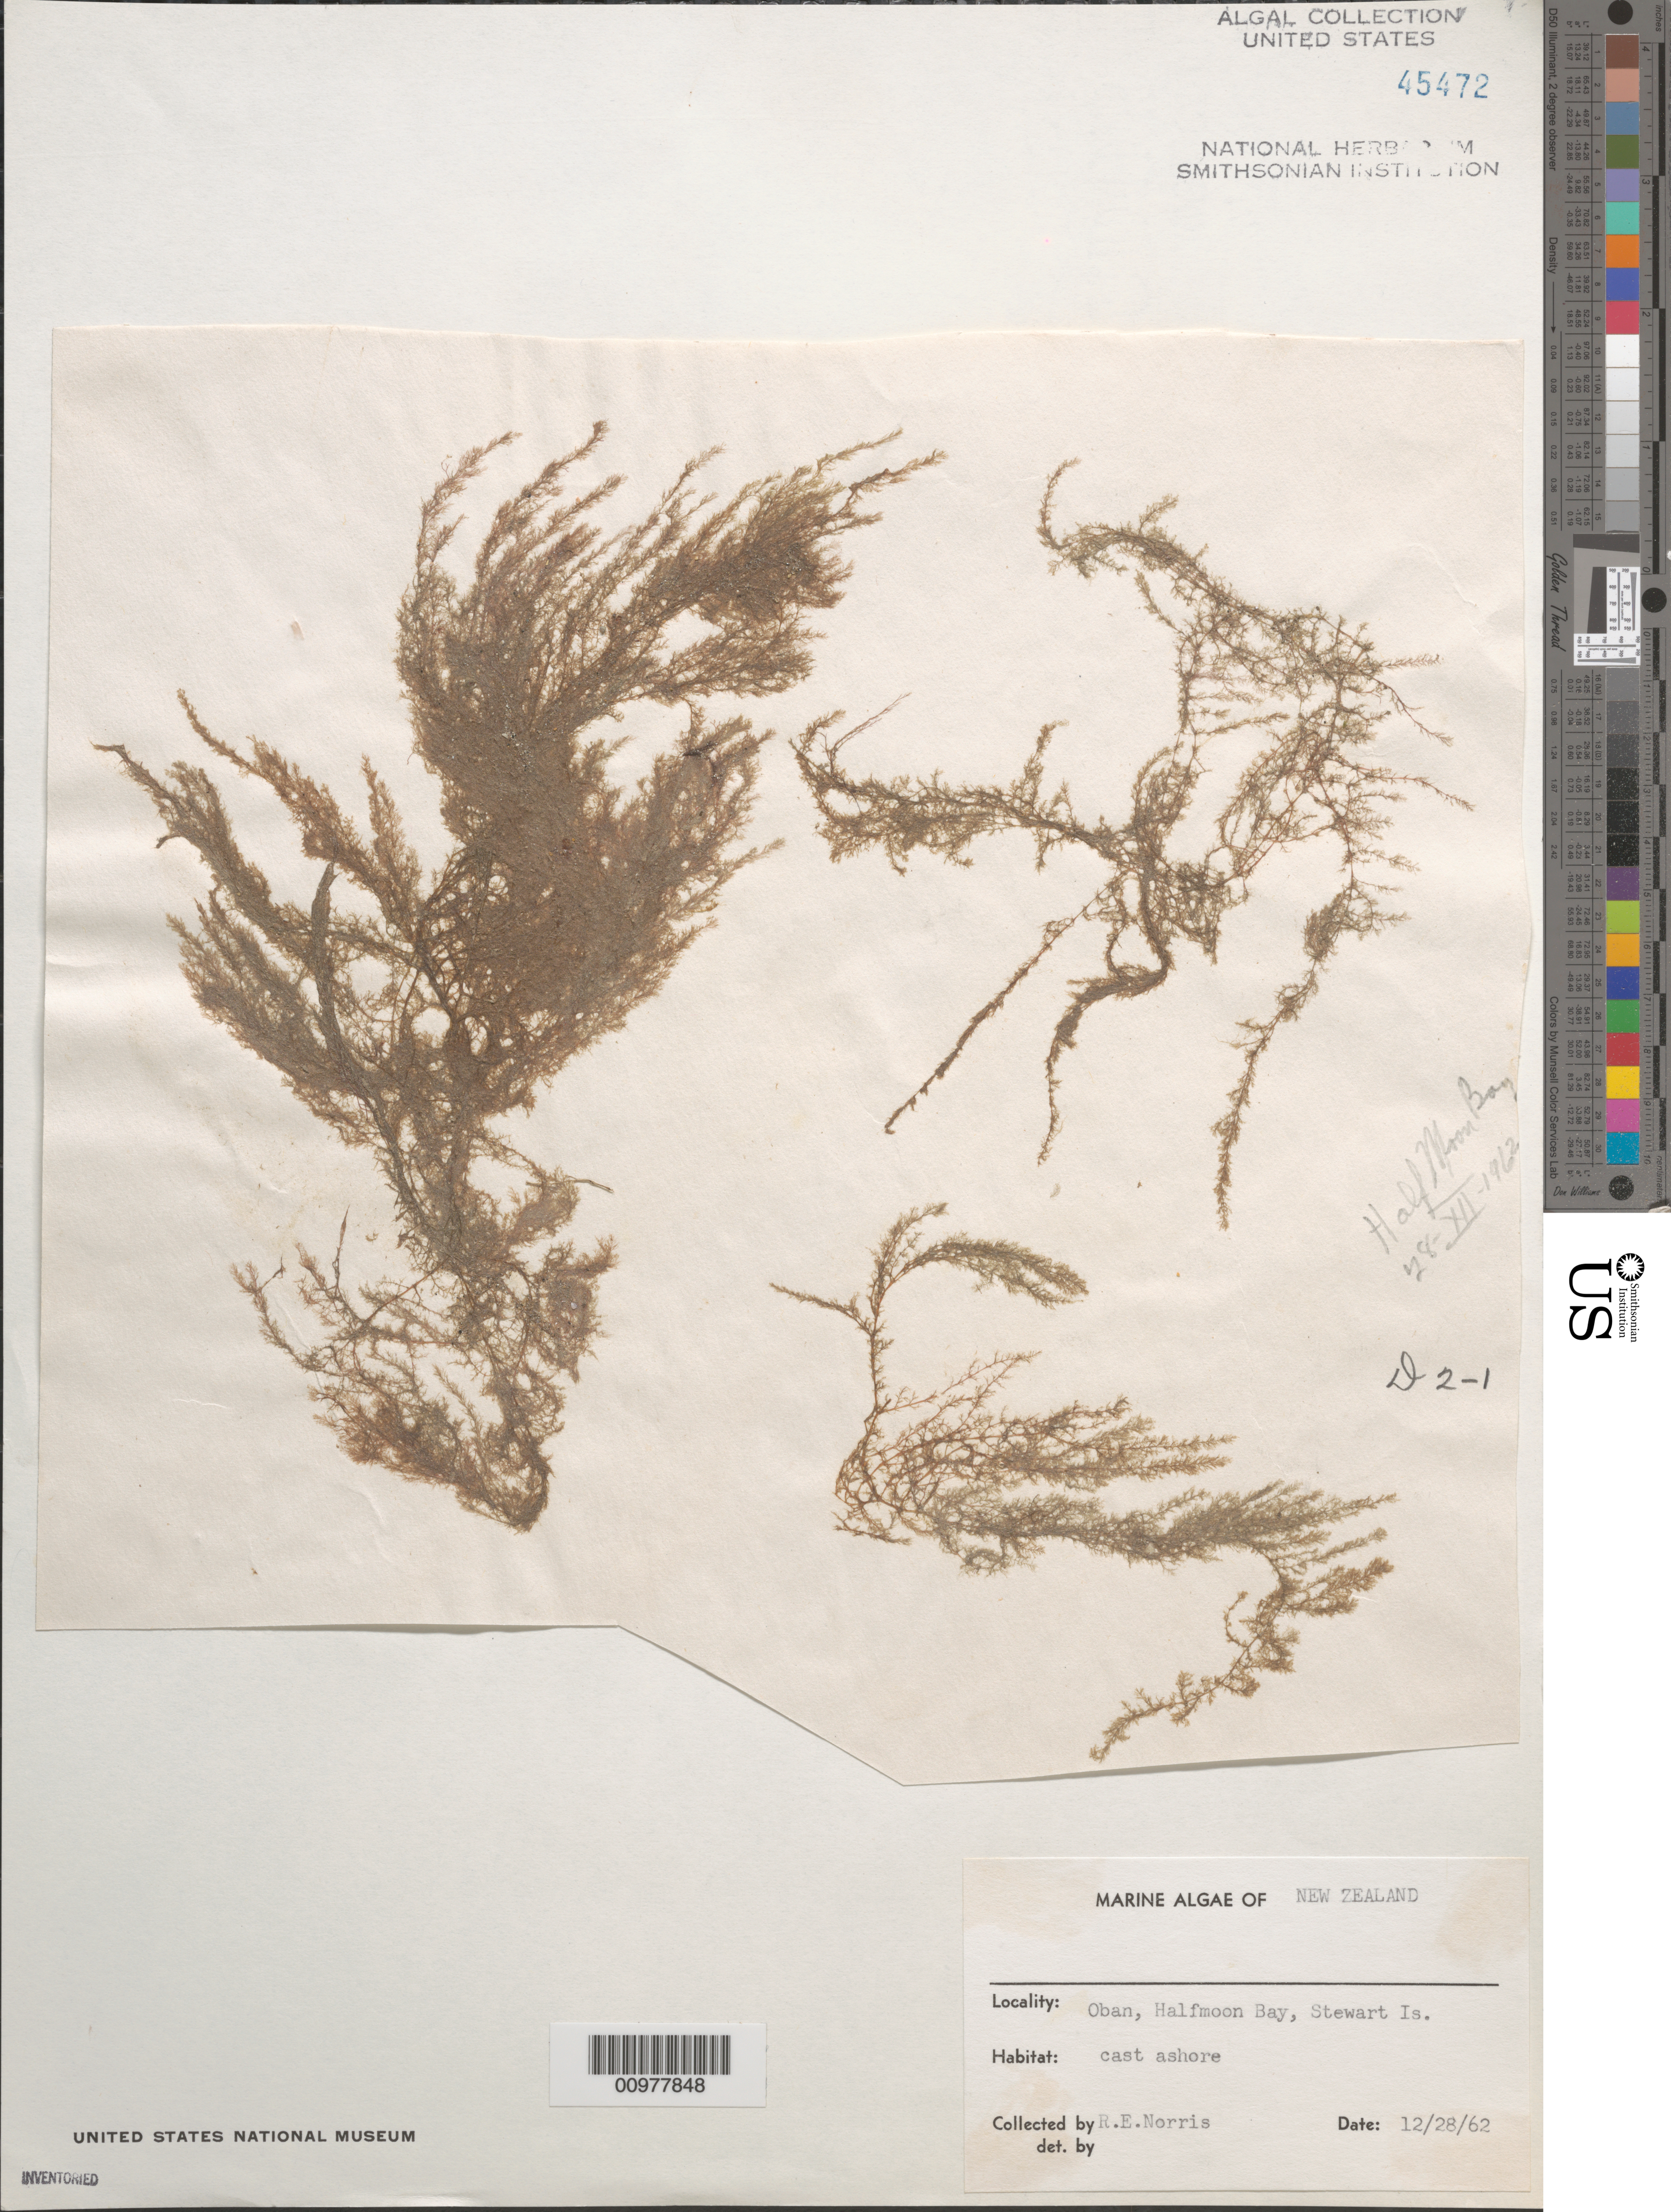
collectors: R. E. Norris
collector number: D2-1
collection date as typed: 28 Dec 1962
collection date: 1962-12-28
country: New Zealand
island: Stewart Island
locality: Oban, Halfmoon Bay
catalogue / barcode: US 45472